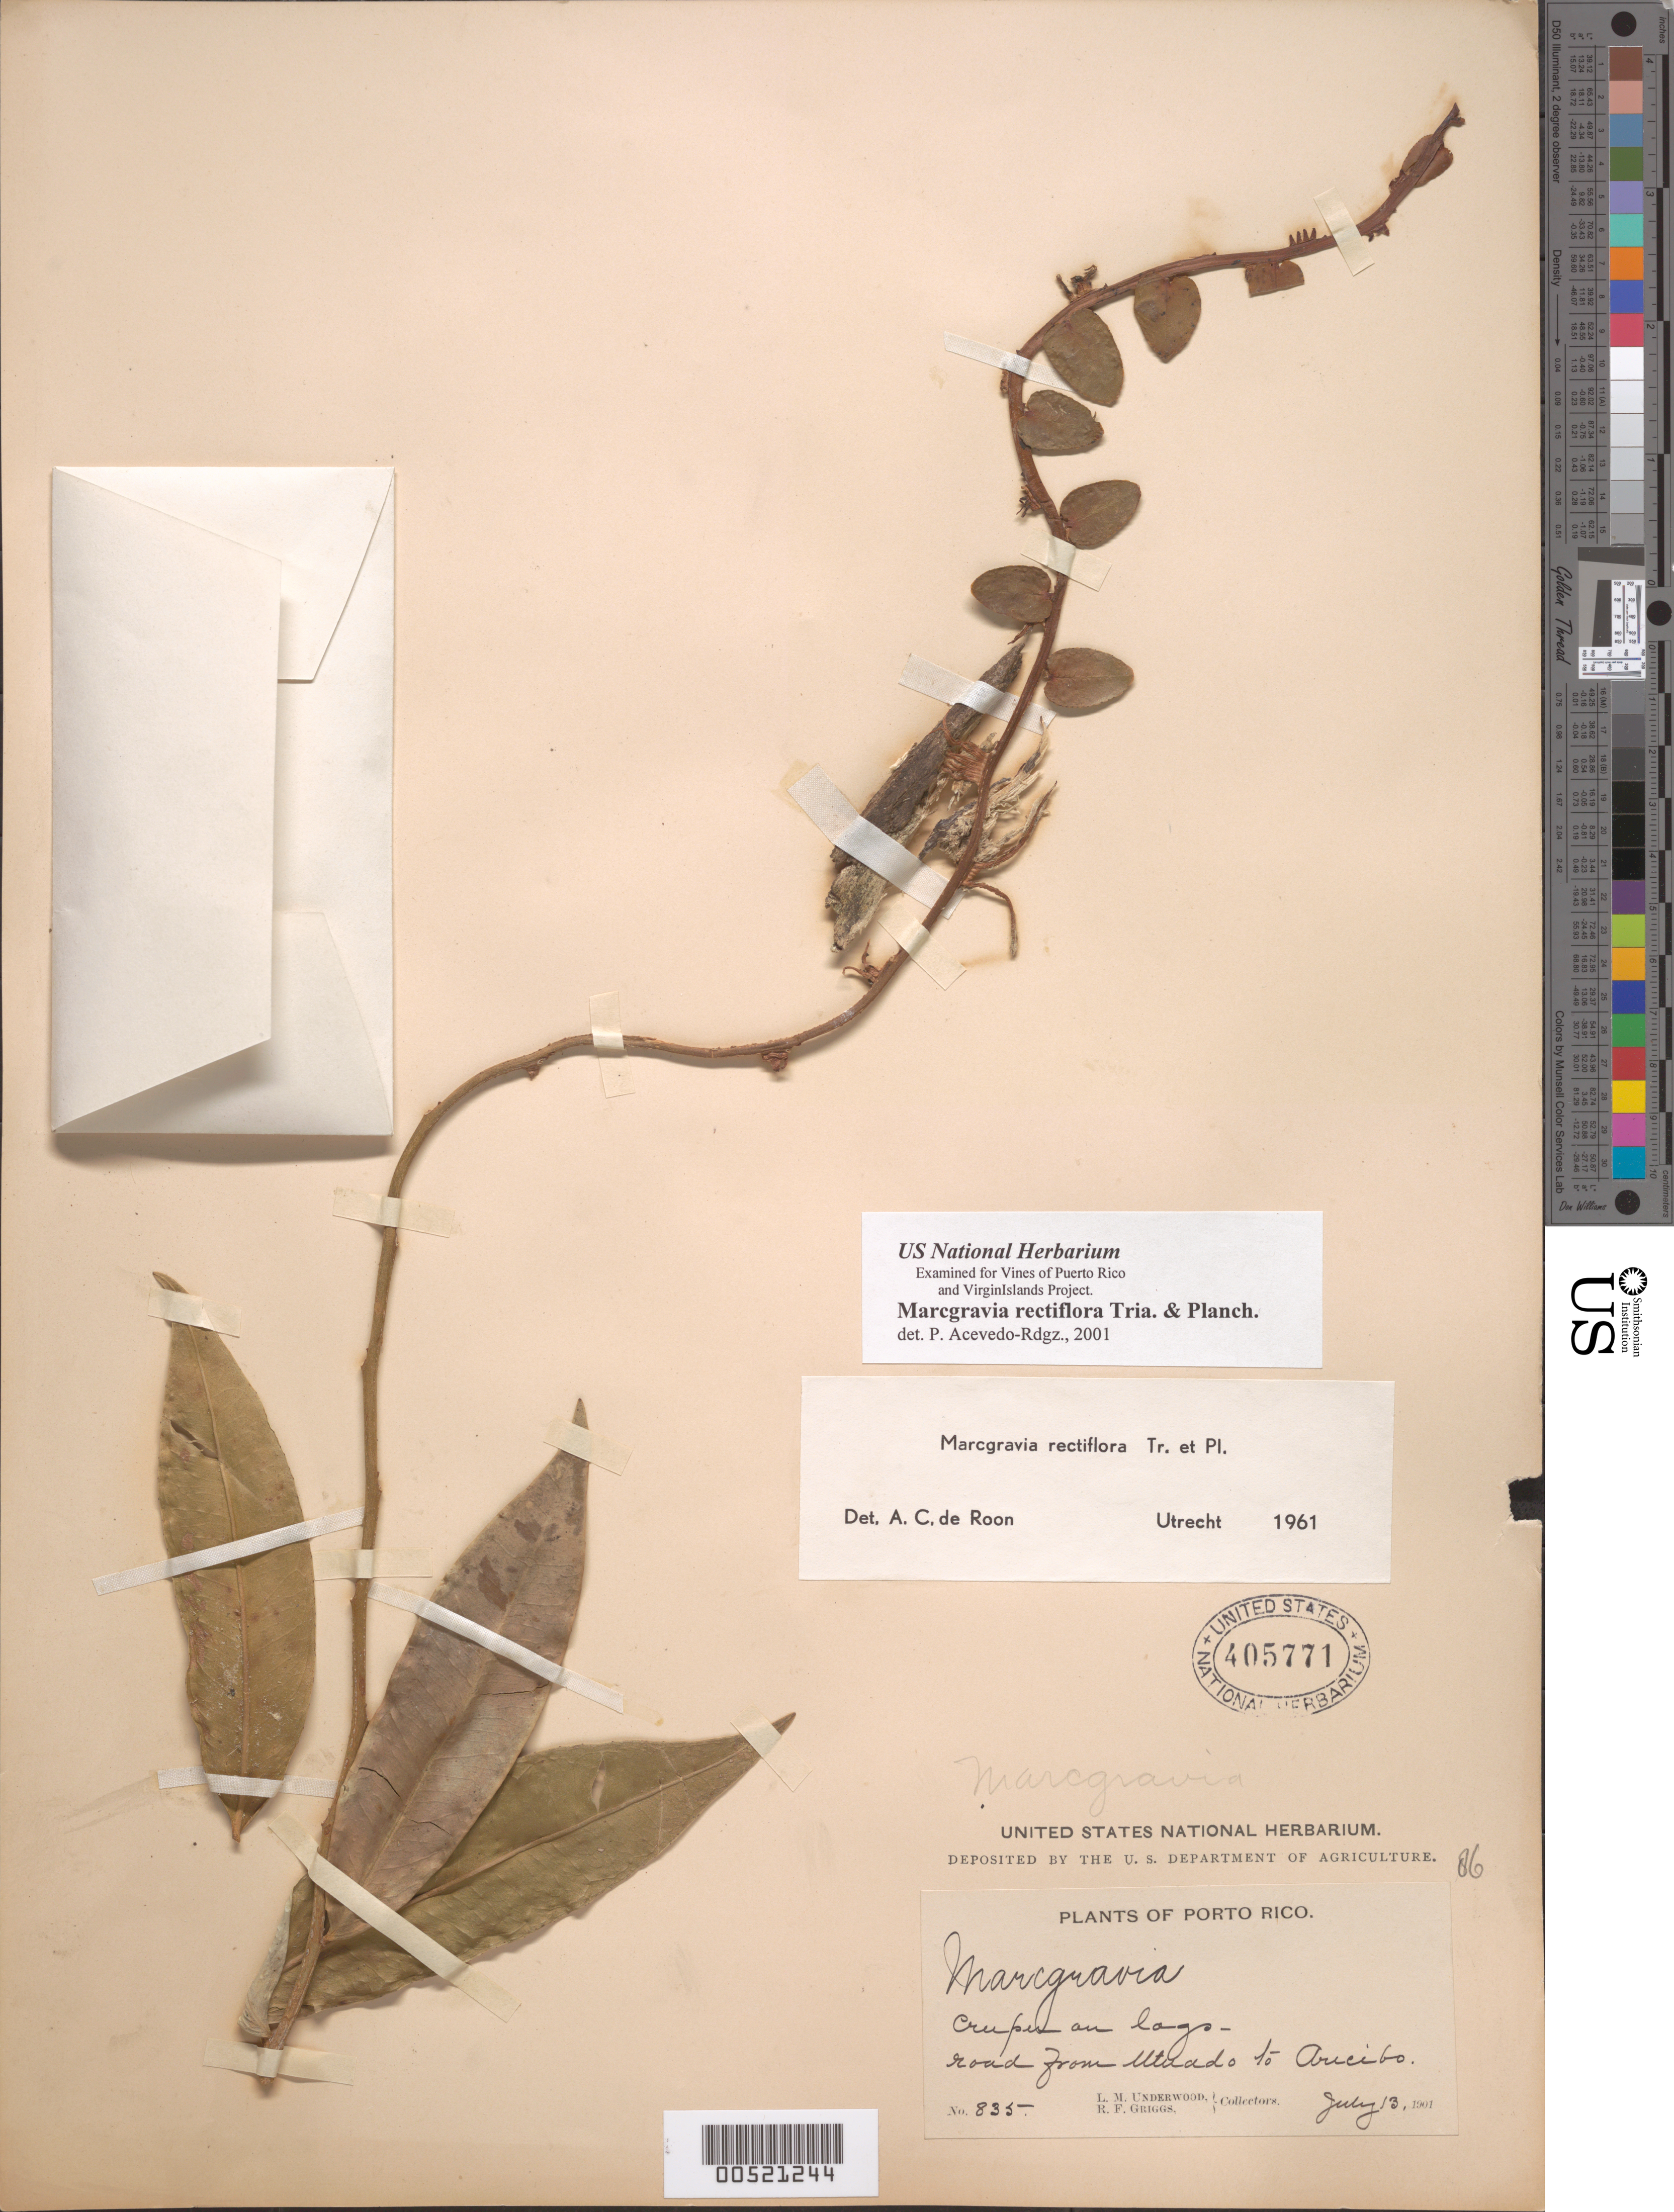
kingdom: Plantae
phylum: Tracheophyta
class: Magnoliopsida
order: Ericales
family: Marcgraviaceae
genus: Marcgravia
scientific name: Marcgravia rectiflora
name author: Triana & Planch.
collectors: L. M. Underwood & R. F. Griggs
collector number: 835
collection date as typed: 13 Jul 1901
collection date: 1901-07-13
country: Puerto Rico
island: Greater Antilles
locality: road from Utuado to Arecibo.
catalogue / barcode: US 405771